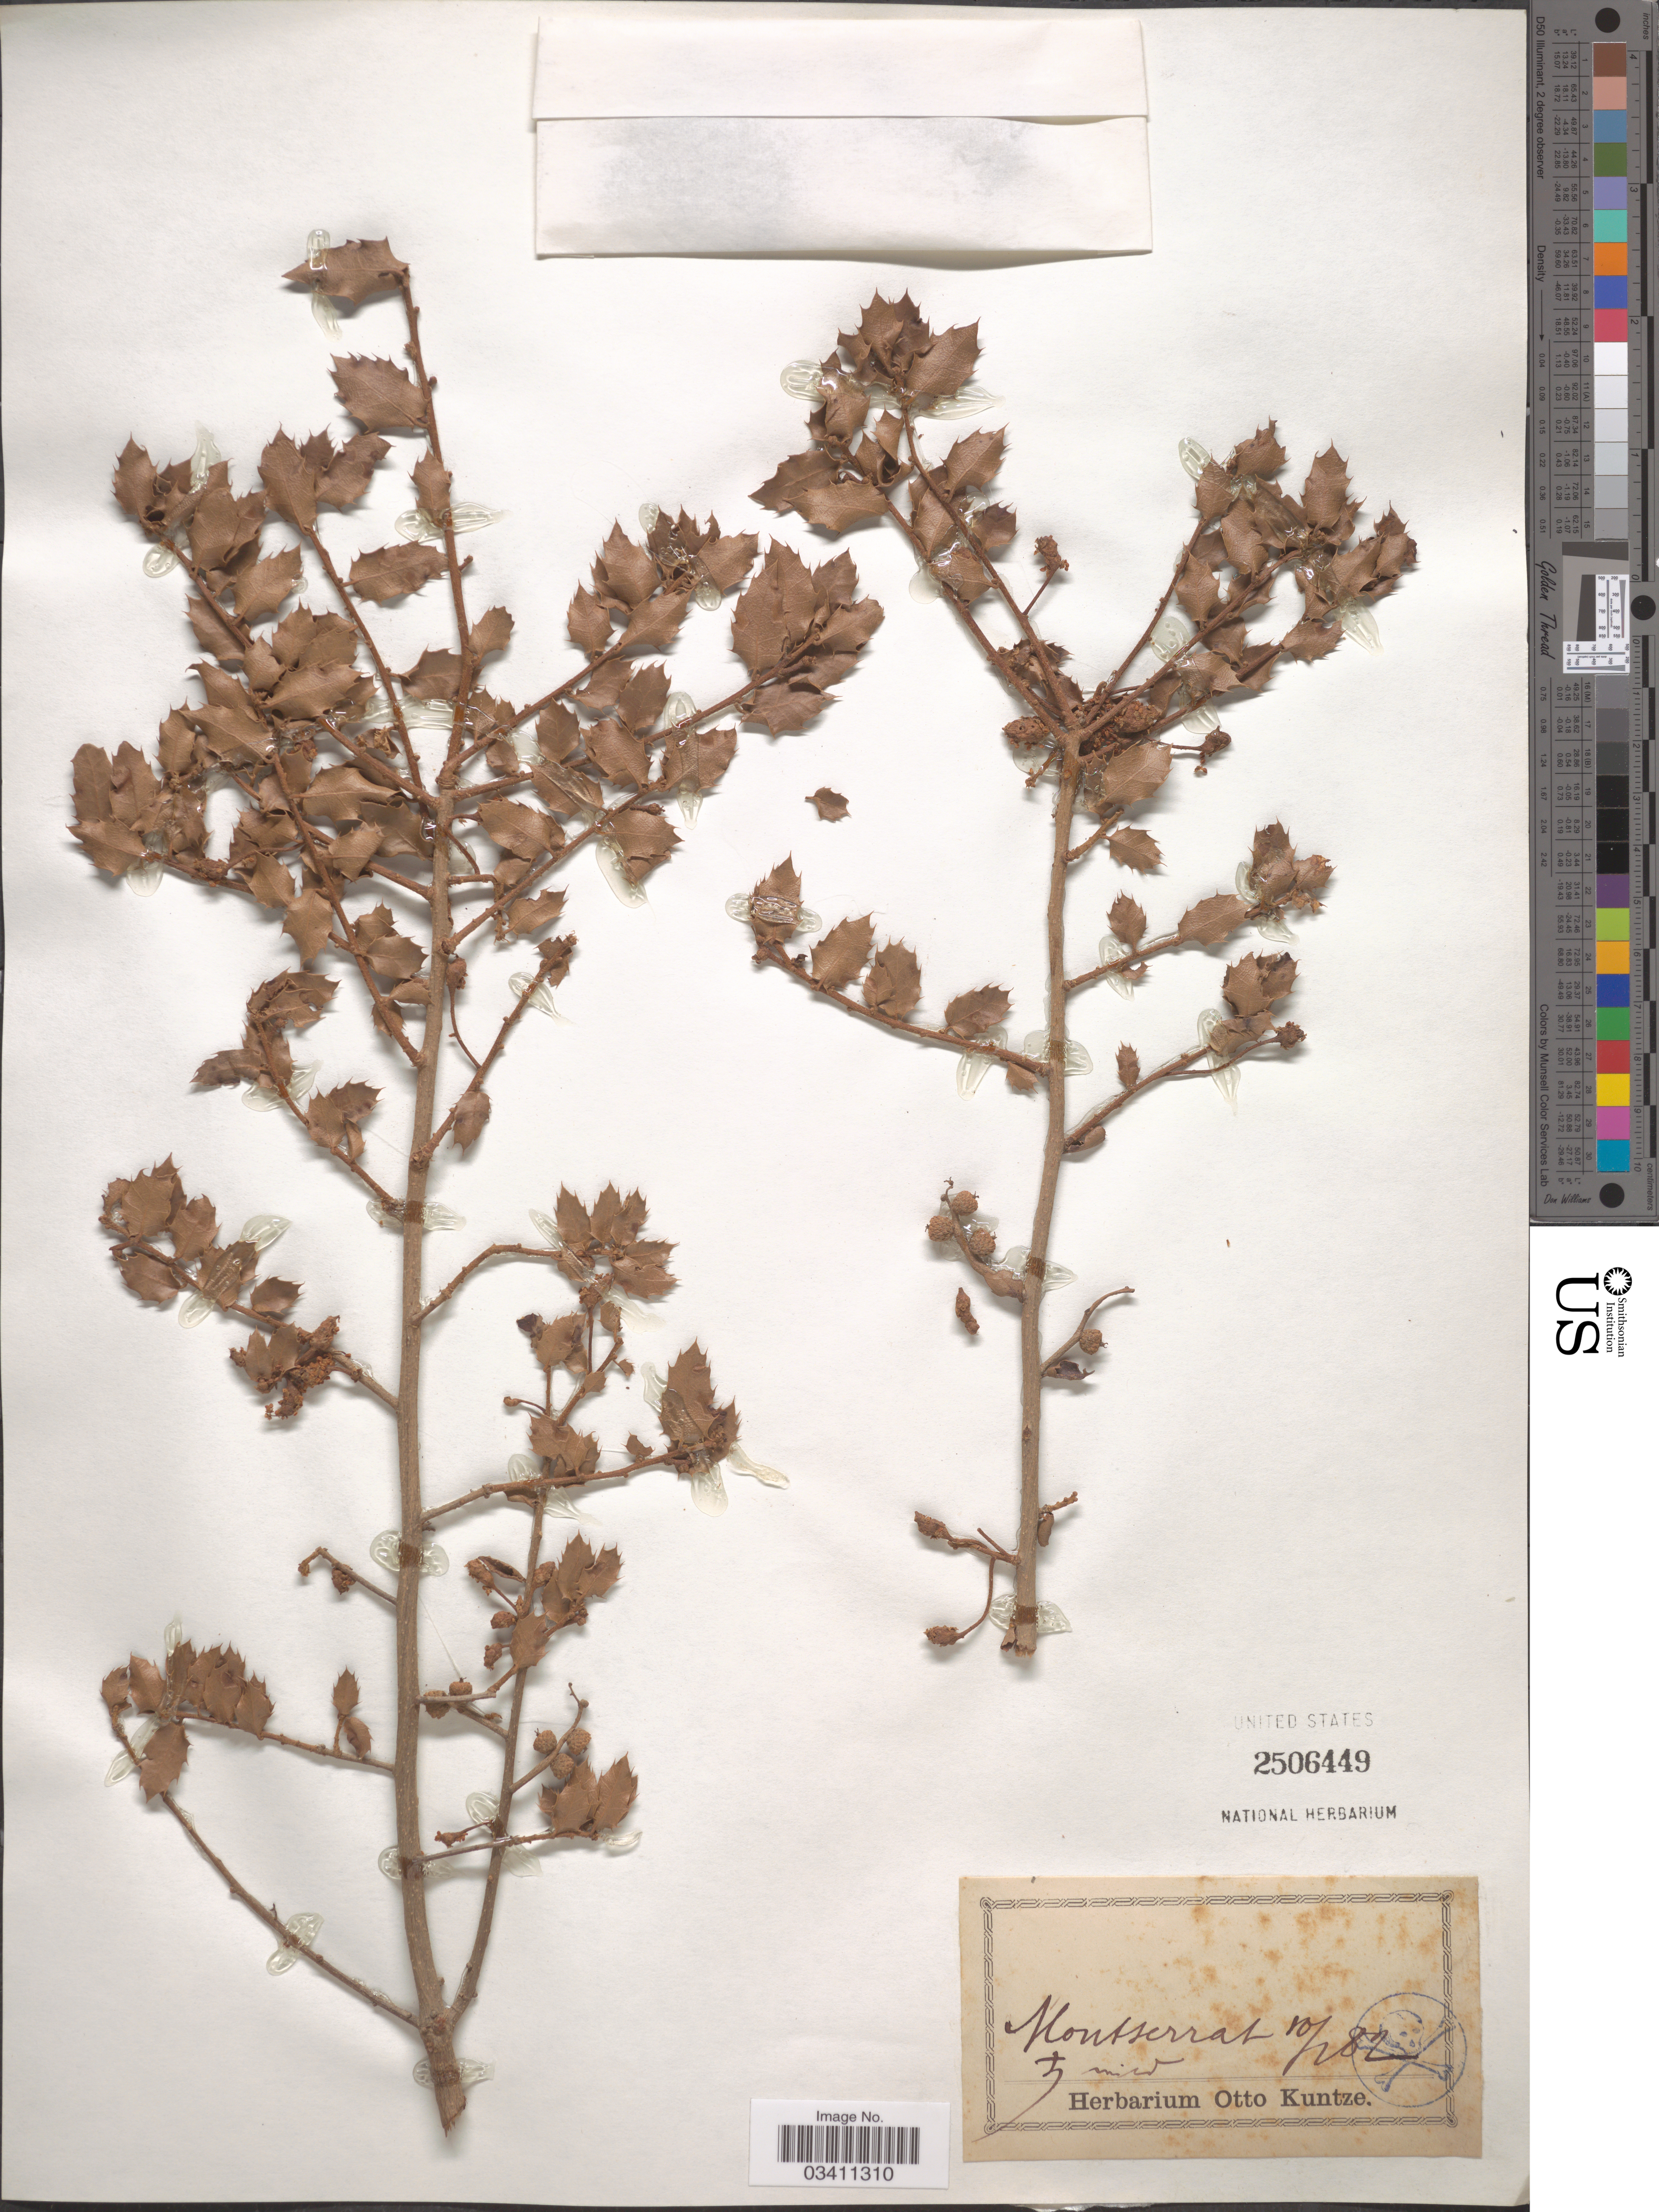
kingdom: Plantae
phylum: Tracheophyta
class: Magnoliopsida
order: Fagales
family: Fagaceae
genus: Quercus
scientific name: Quercus sp.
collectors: ex herb. Otto Kuntze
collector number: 5?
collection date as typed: Transcribed d/m/y: 10/2/82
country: Spain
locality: Montserrat.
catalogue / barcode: US 2506449